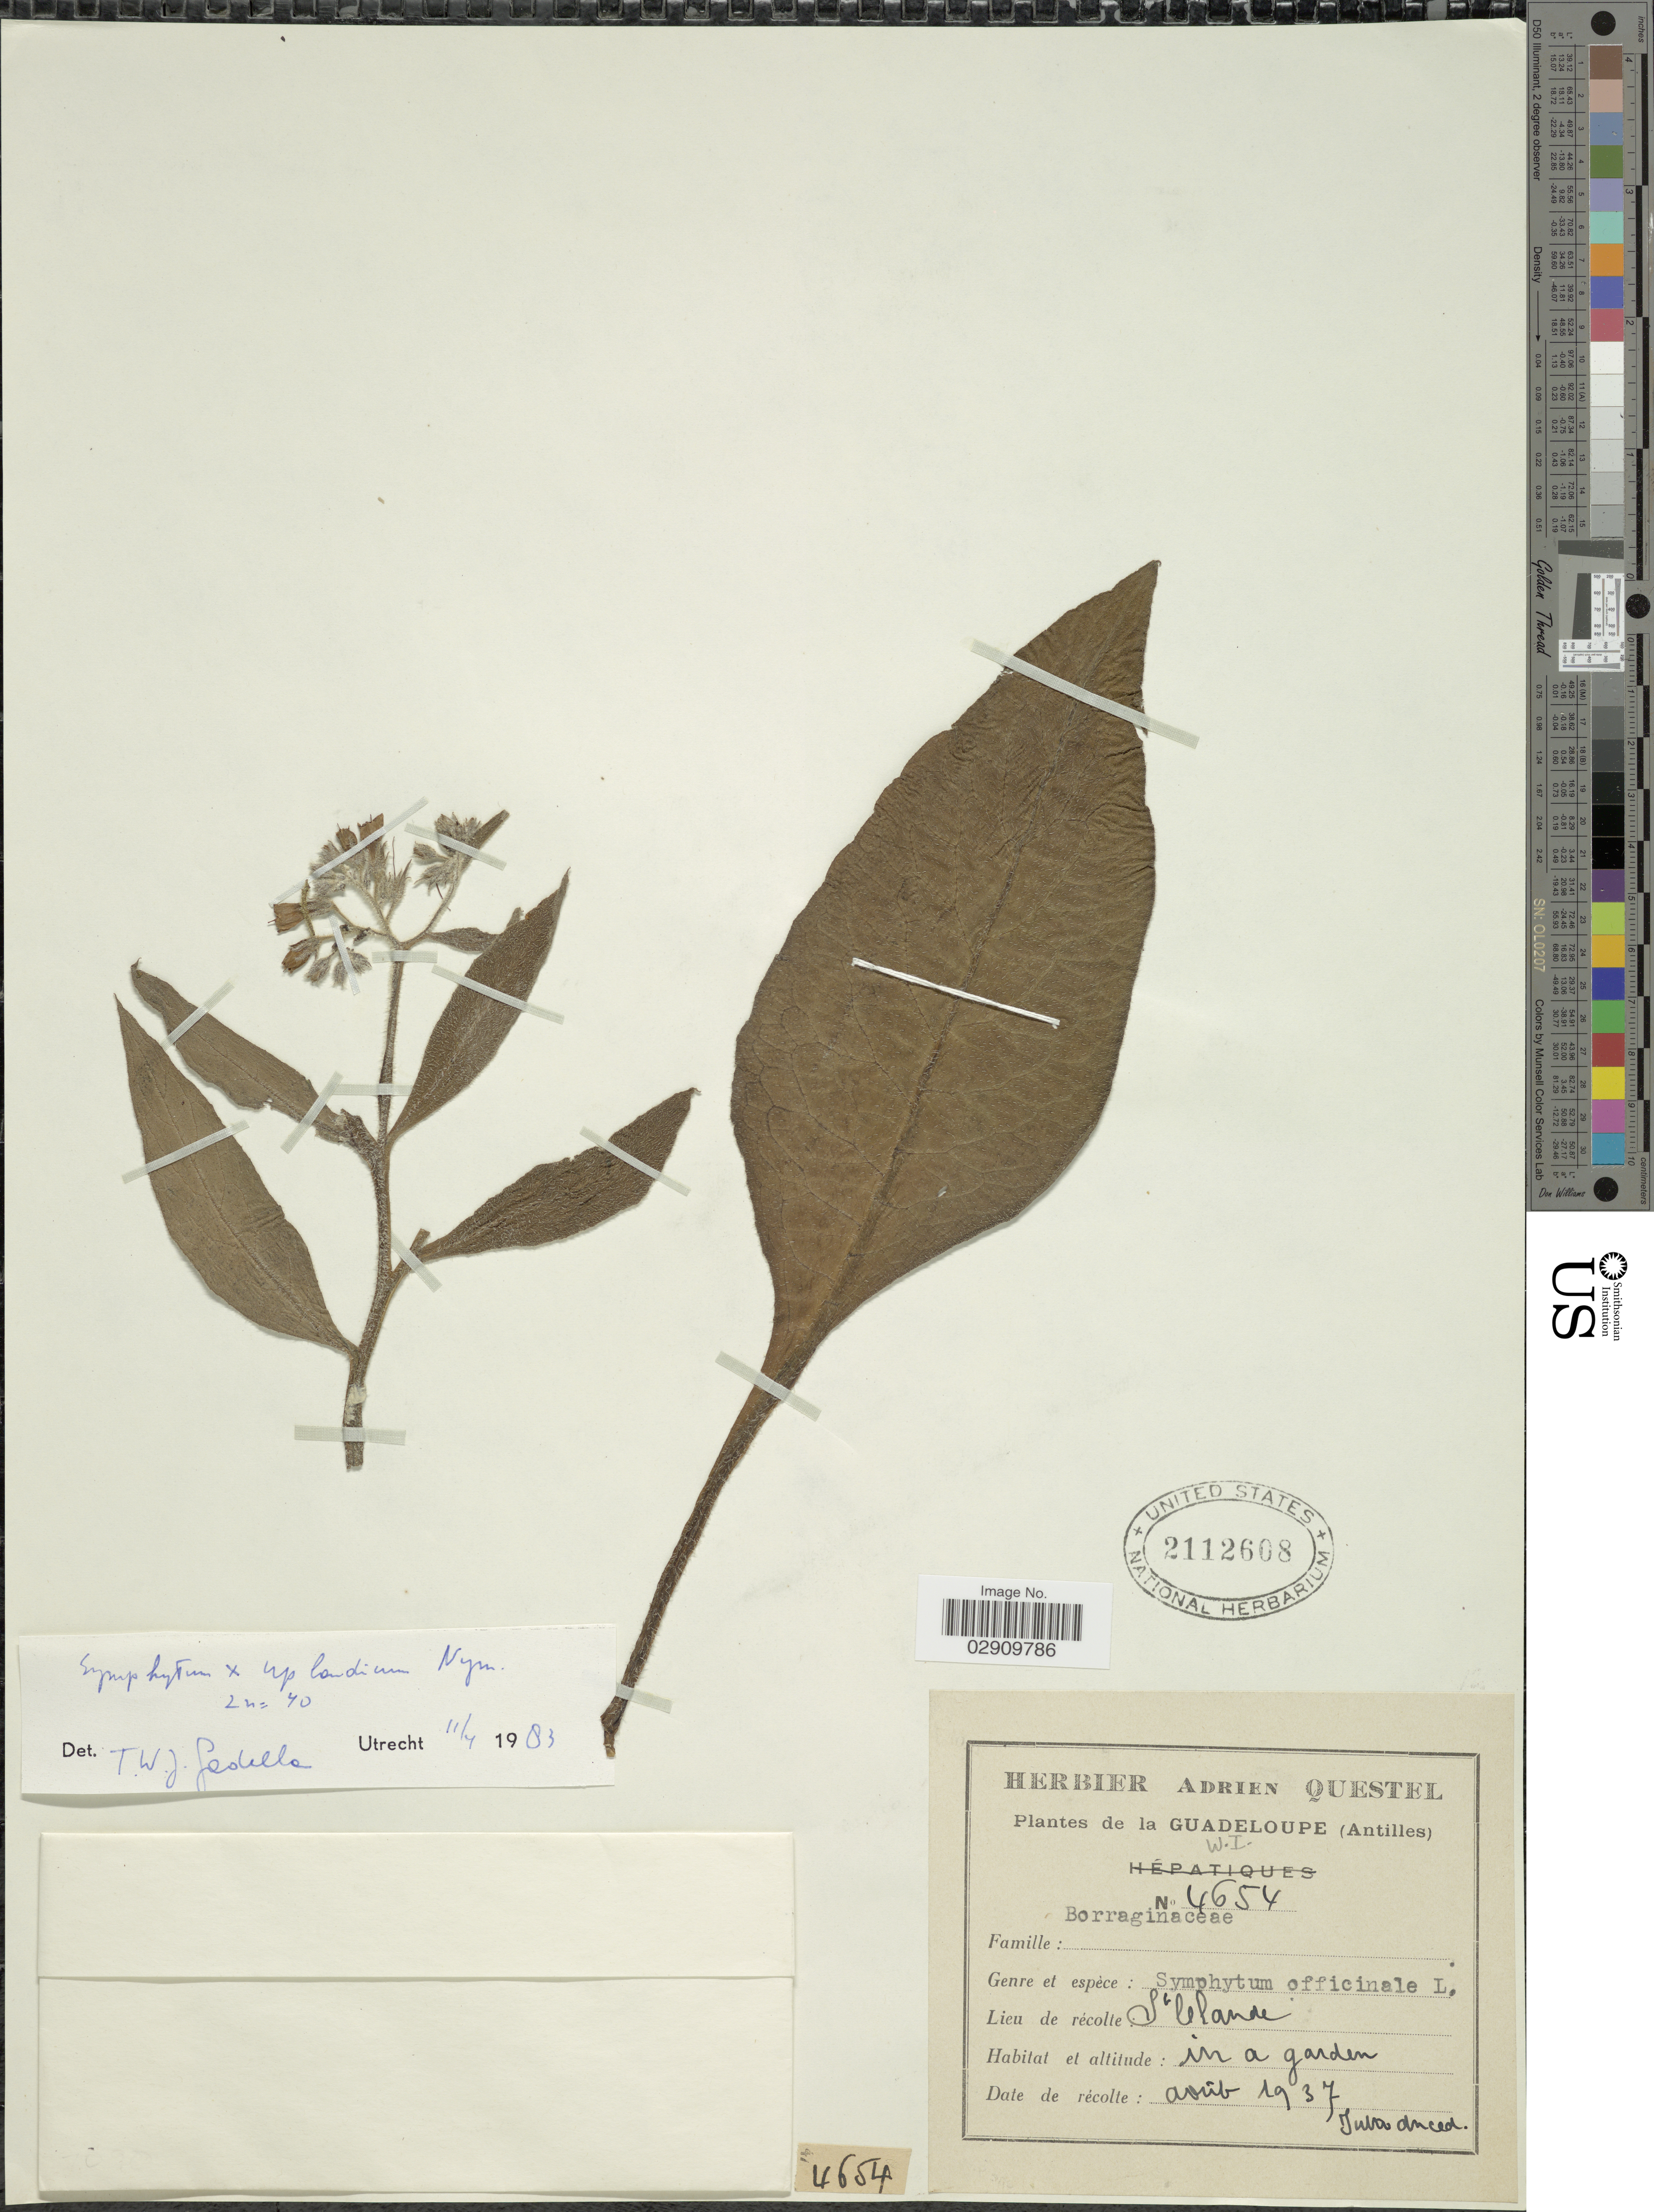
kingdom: Plantae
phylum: Tracheophyta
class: Magnoliopsida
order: Boraginales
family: Boraginaceae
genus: Symphytum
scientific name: Symphytum uplandicum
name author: Nyman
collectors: A. Questel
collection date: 1937-08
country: Guadeloupe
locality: St. Glande.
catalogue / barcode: US 2112608